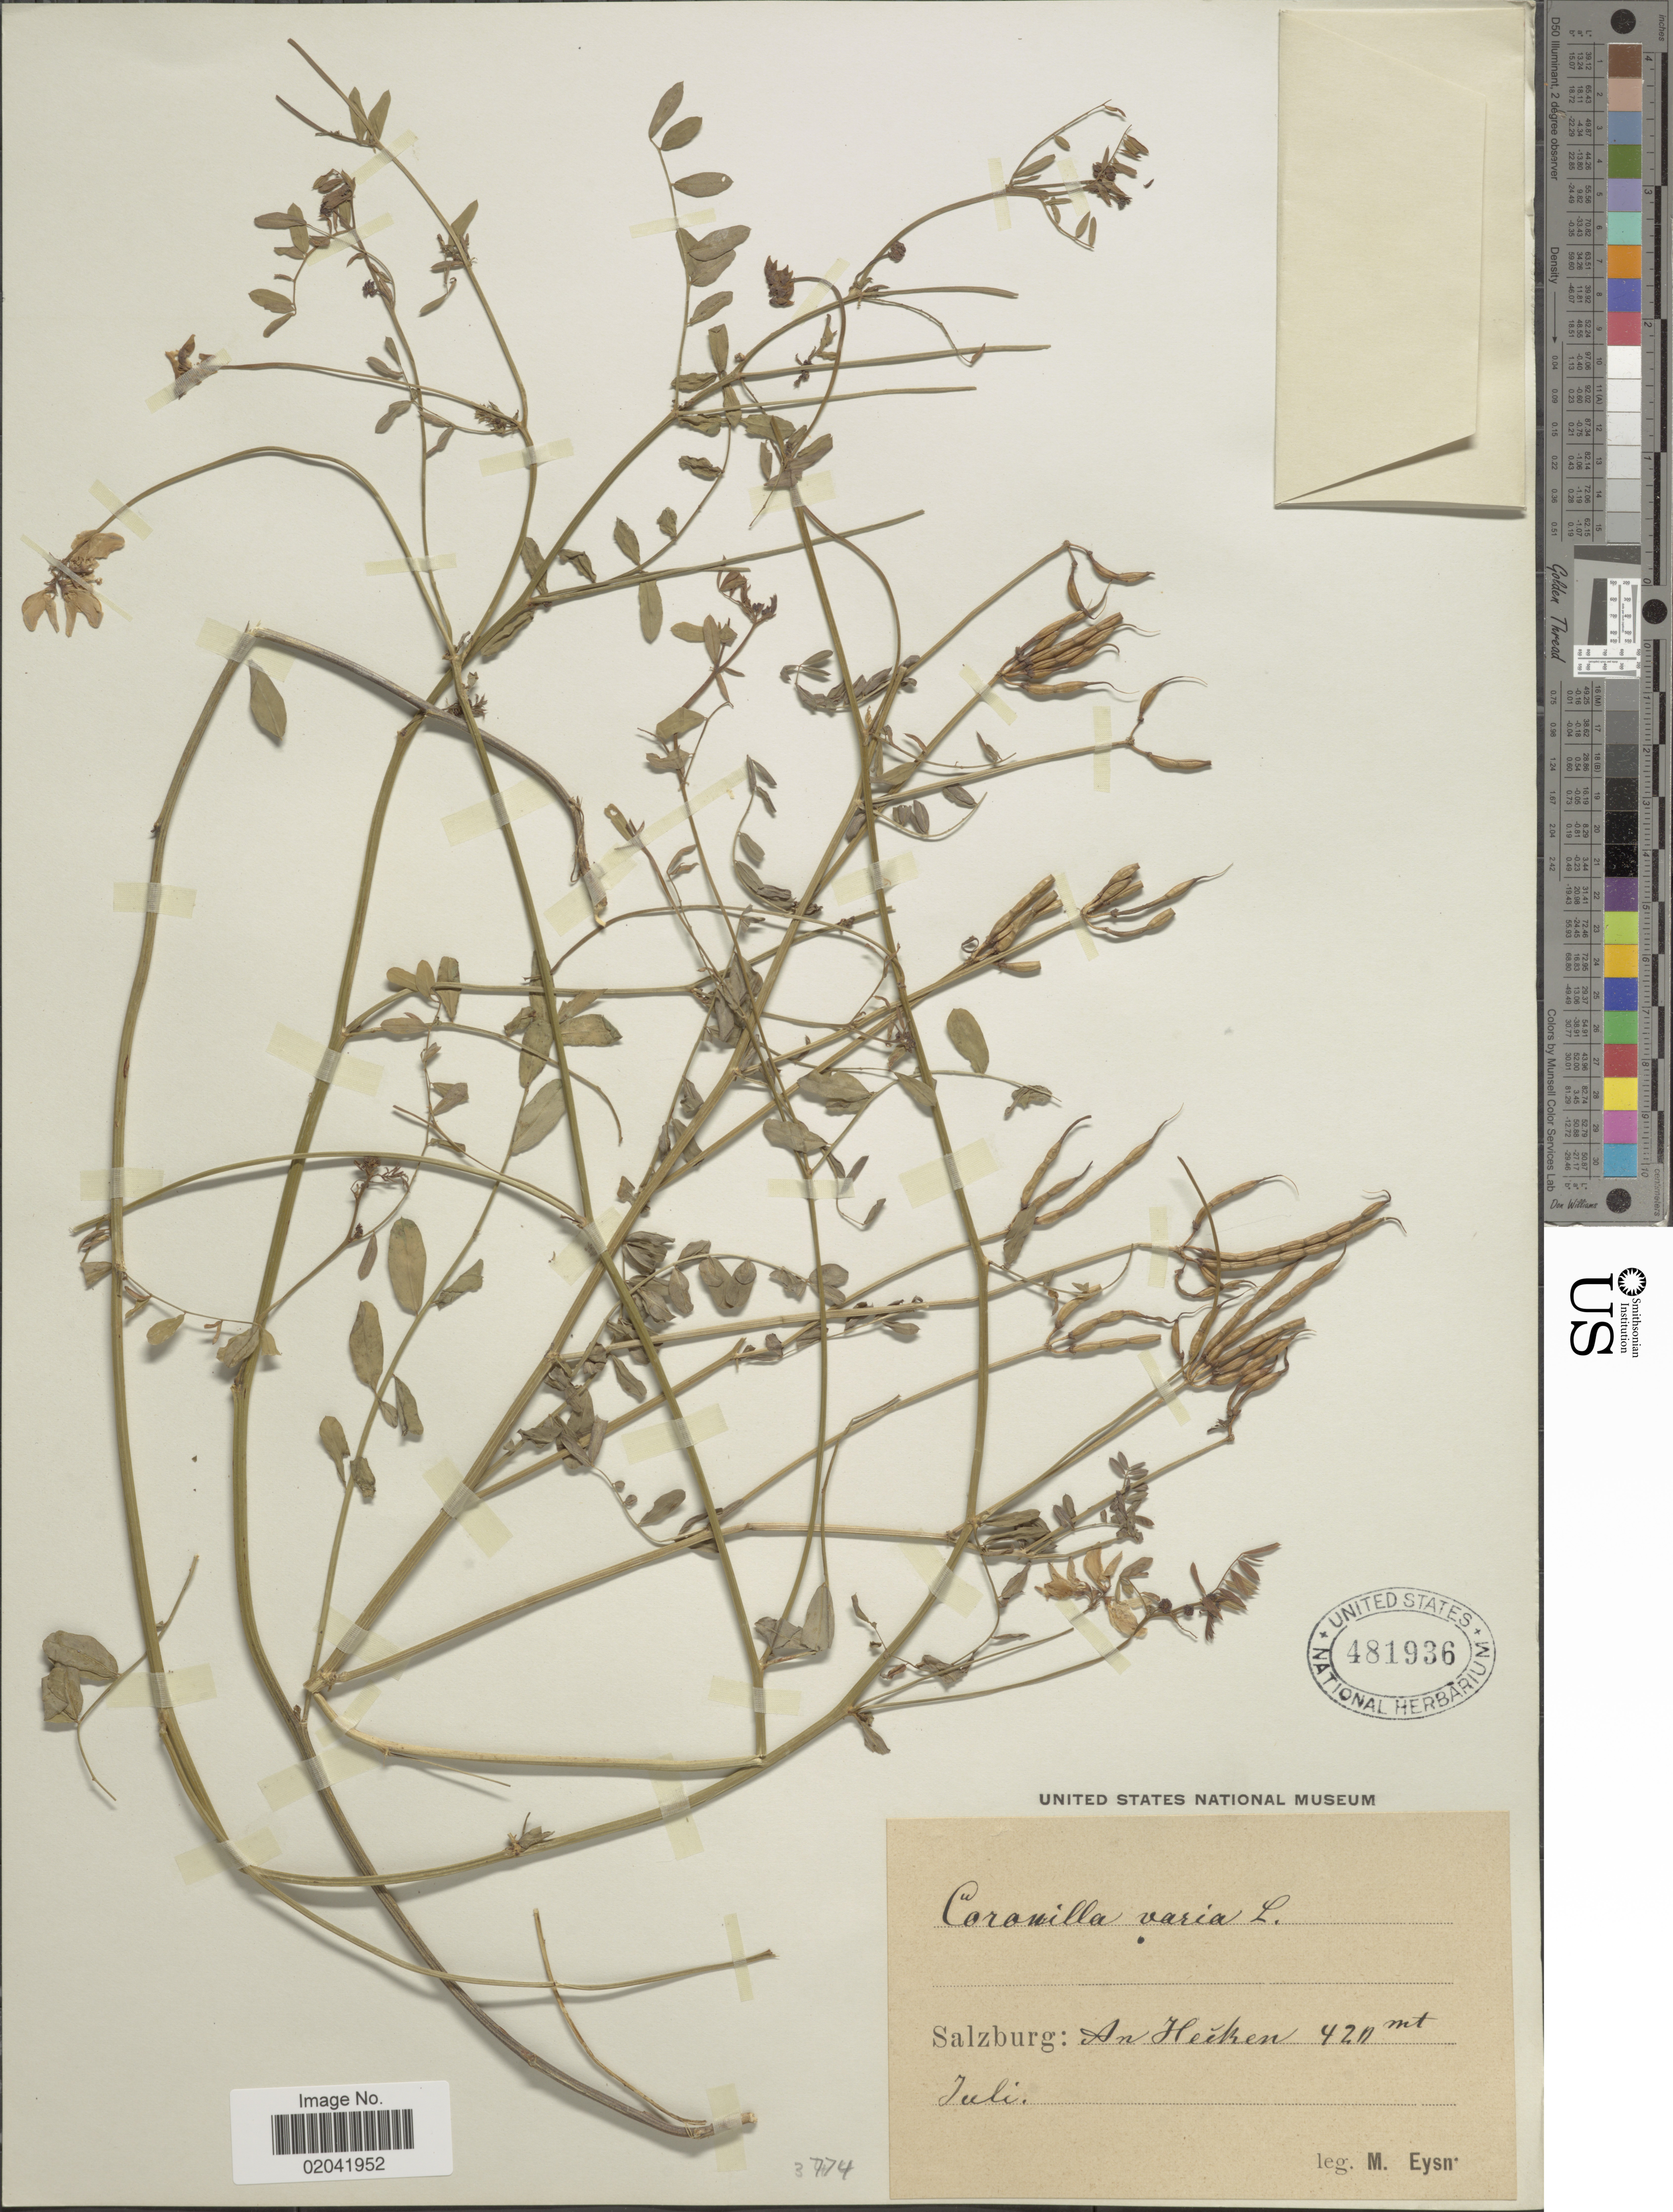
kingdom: Plantae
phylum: Tracheophyta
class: Magnoliopsida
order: Fabales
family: Fabaceae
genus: Coronilla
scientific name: Coronilla varia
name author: L.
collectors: M. Eysn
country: Austria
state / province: Salzburg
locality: An Hecken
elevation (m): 420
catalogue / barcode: US 481936